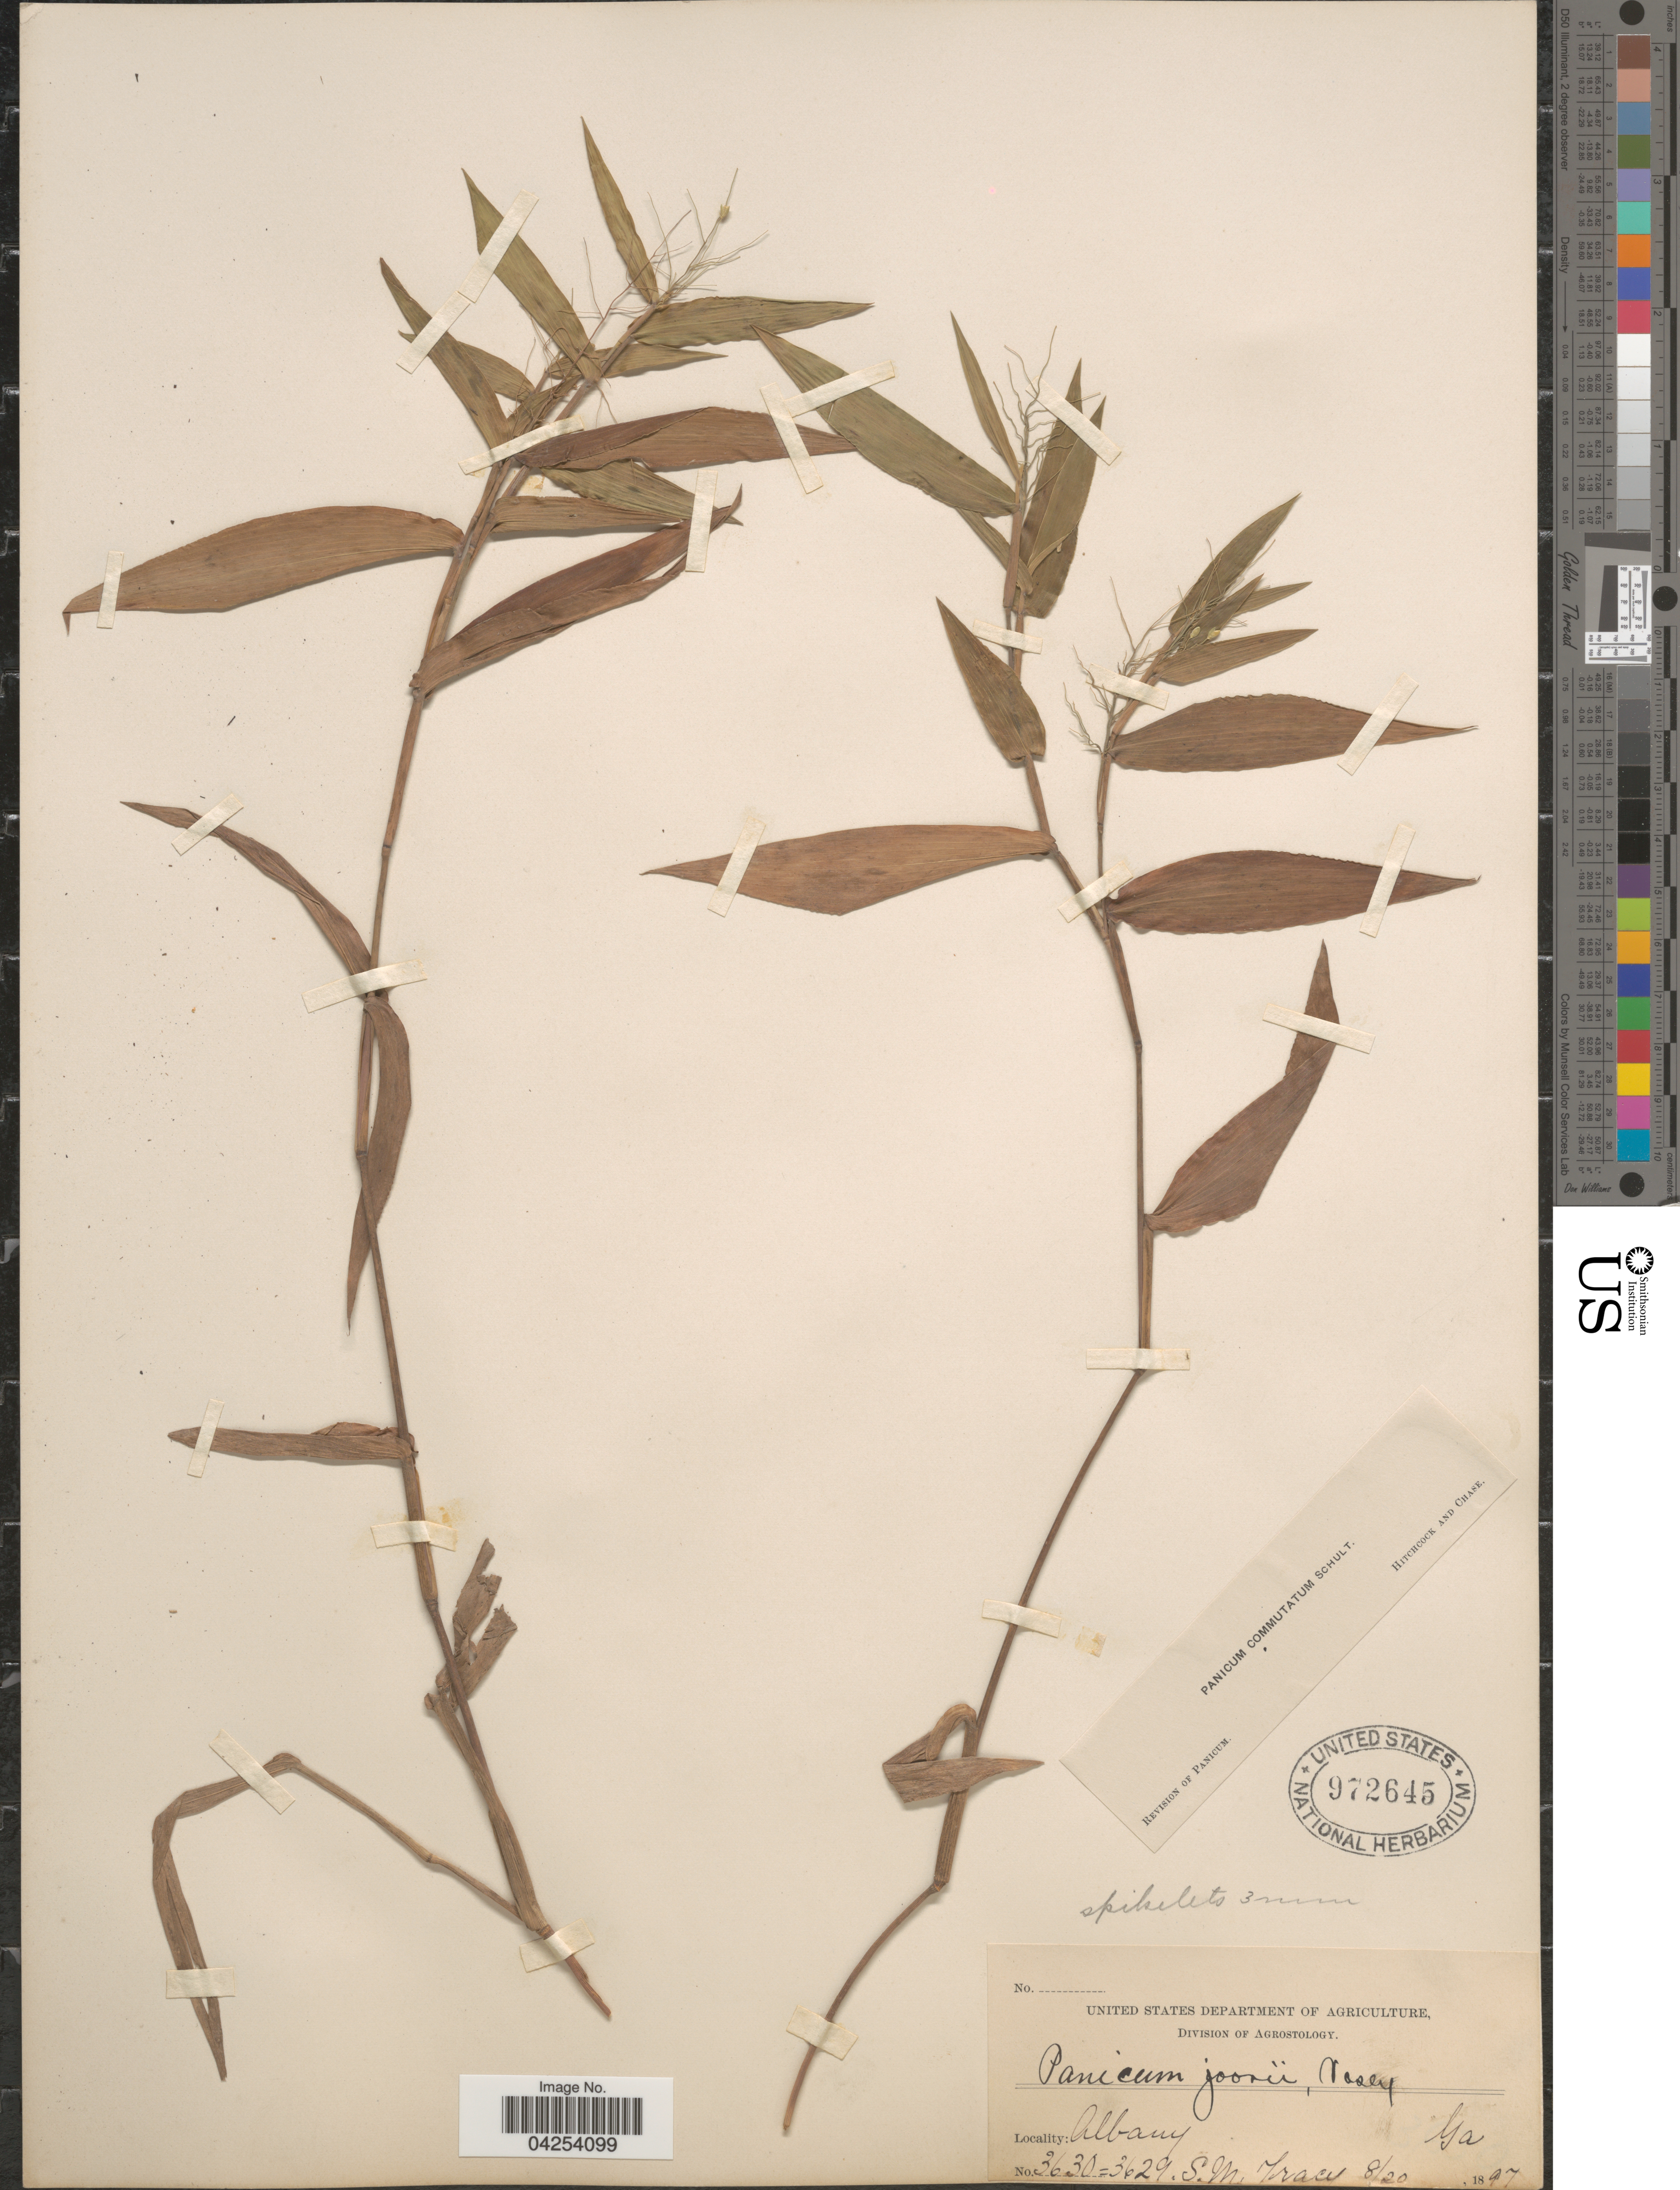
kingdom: Plantae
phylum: Tracheophyta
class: Liliopsida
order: Poales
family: Poaceae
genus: Dichanthelium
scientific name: Dichanthelium commutatum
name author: (Schult.) Gould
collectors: S. M. Tracy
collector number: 3630/3629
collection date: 1897-08-20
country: United States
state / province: Georgia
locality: Albany.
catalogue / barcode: US 972645